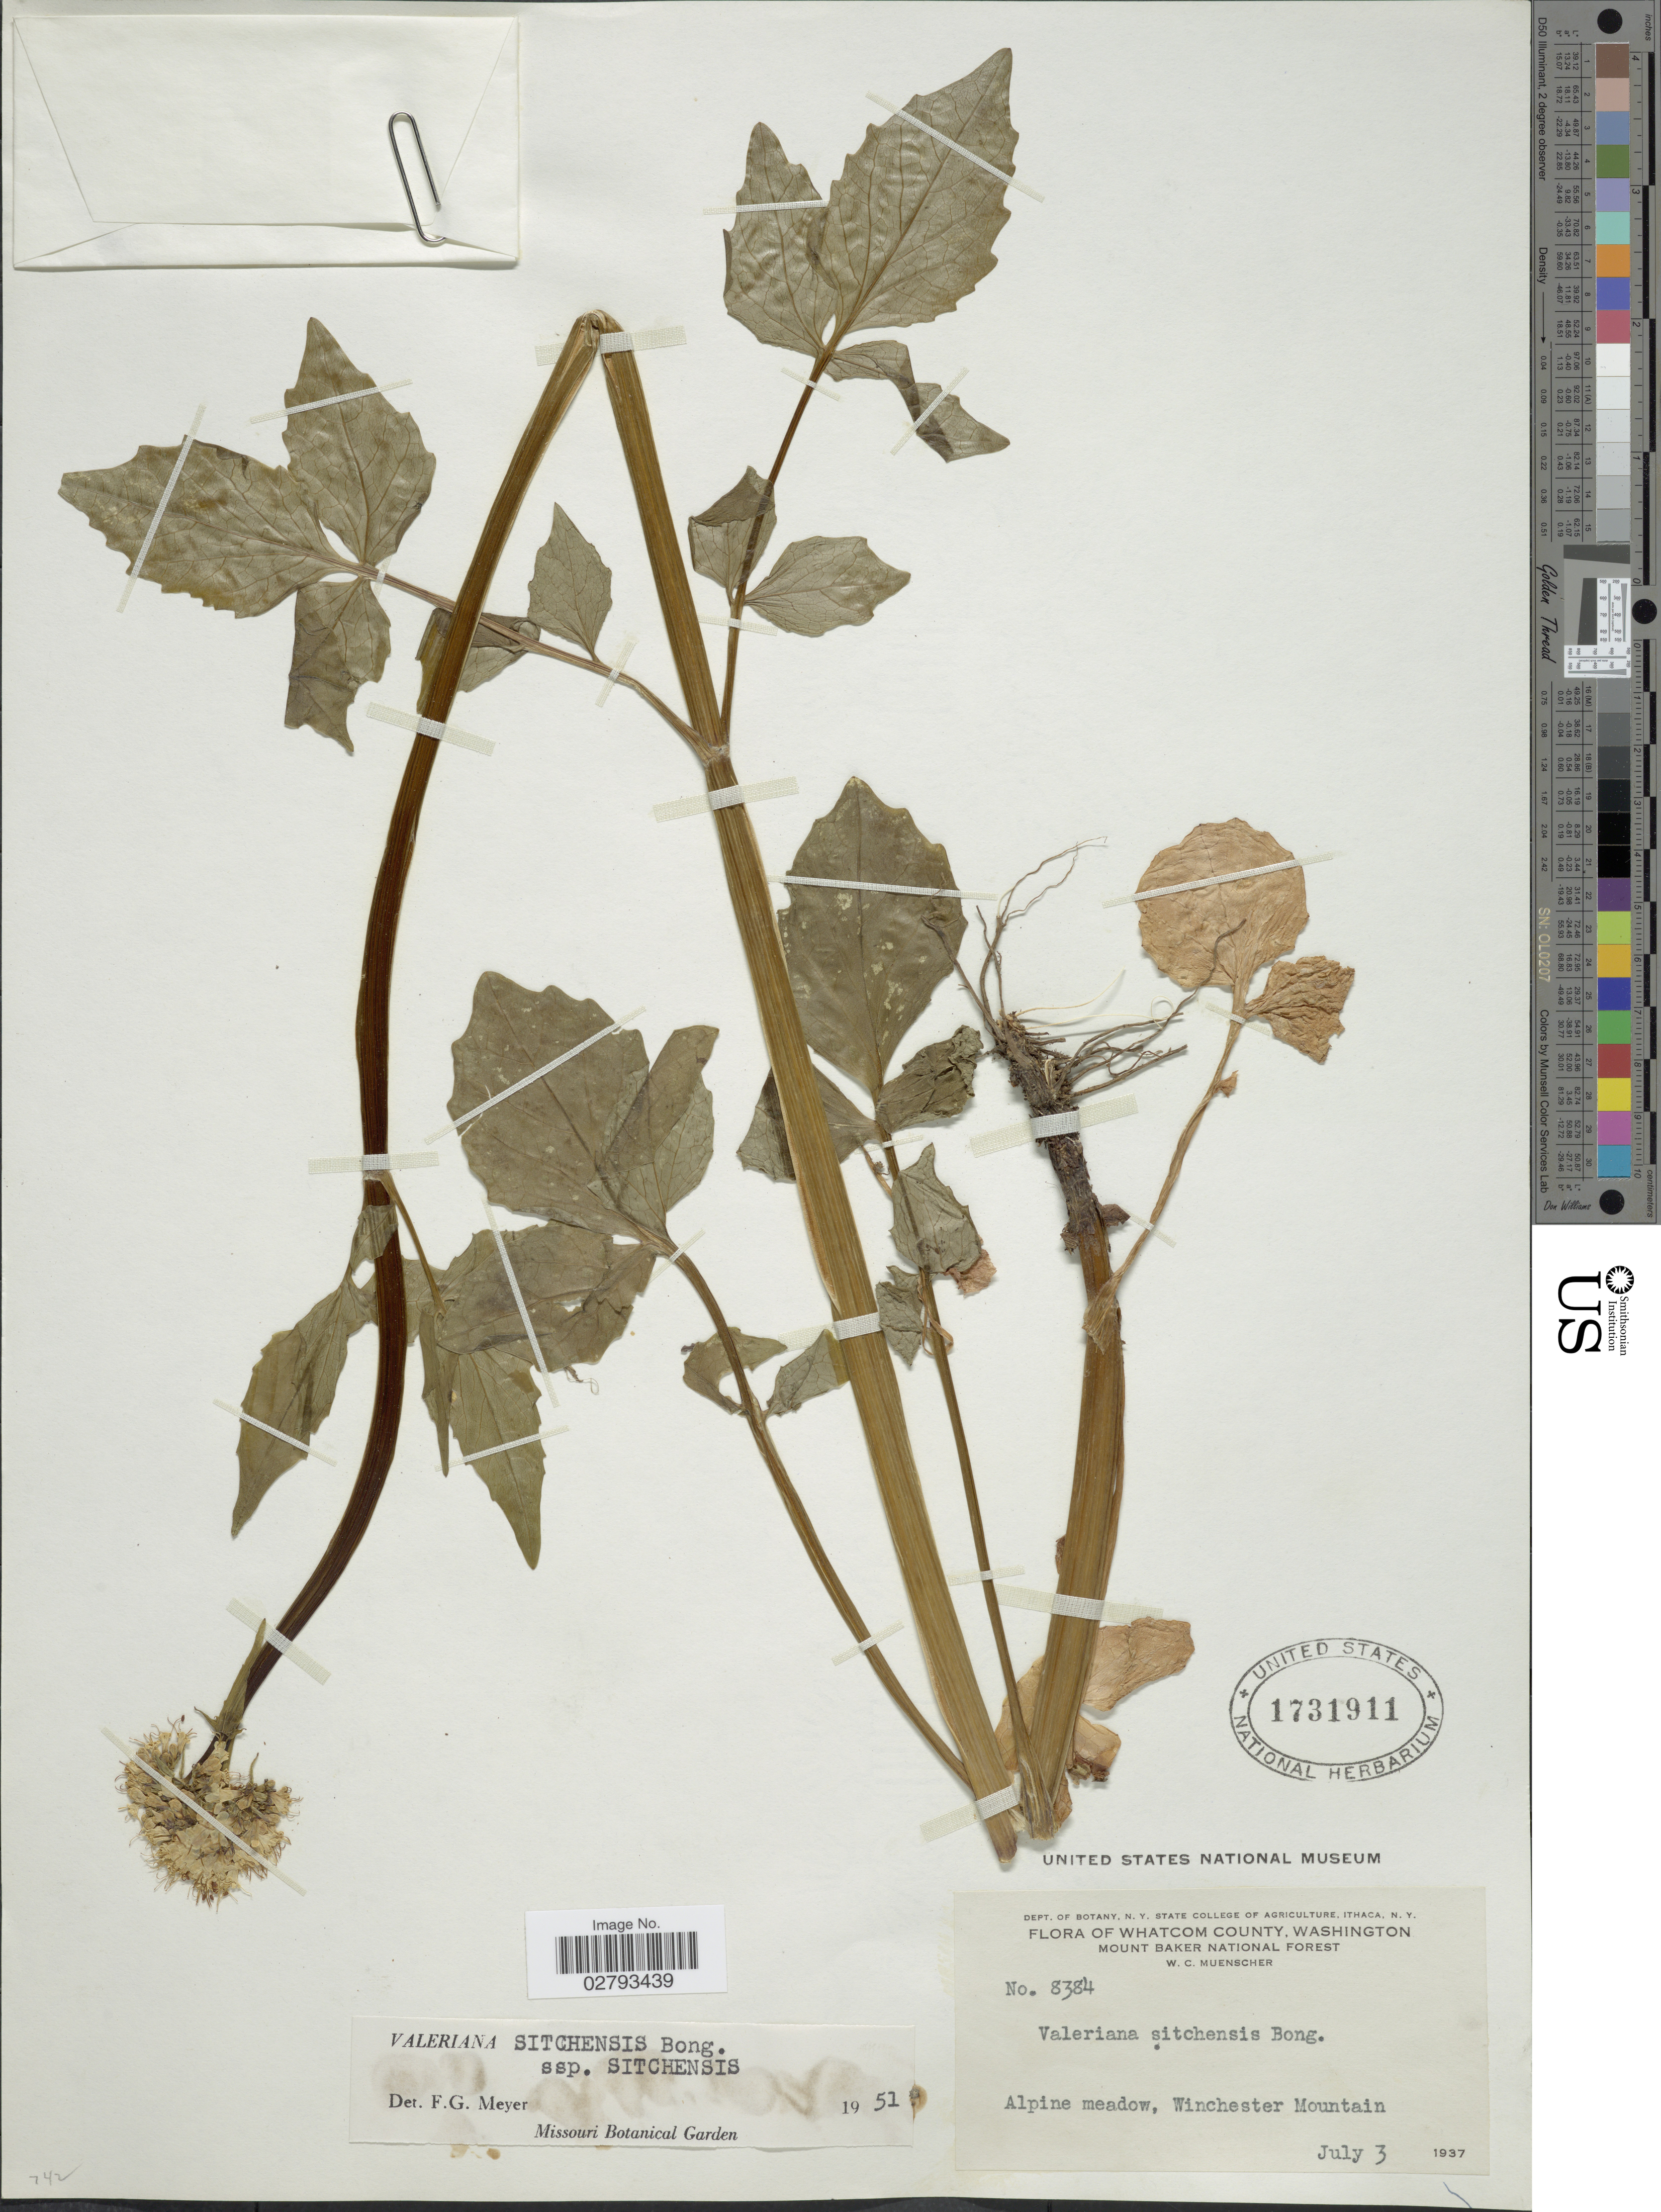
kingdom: Plantae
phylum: Tracheophyta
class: Magnoliopsida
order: Dipsacales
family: Caprifoliaceae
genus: Valeriana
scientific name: Valeriana sitchensis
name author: Bong.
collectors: W. Muenscher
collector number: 8384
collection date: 1937-07-03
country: United States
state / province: Washington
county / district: Whatcom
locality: Whatcom County. Mount Baker National Forest. Alpine meadow, Winchester Mountain.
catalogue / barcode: US 1731911